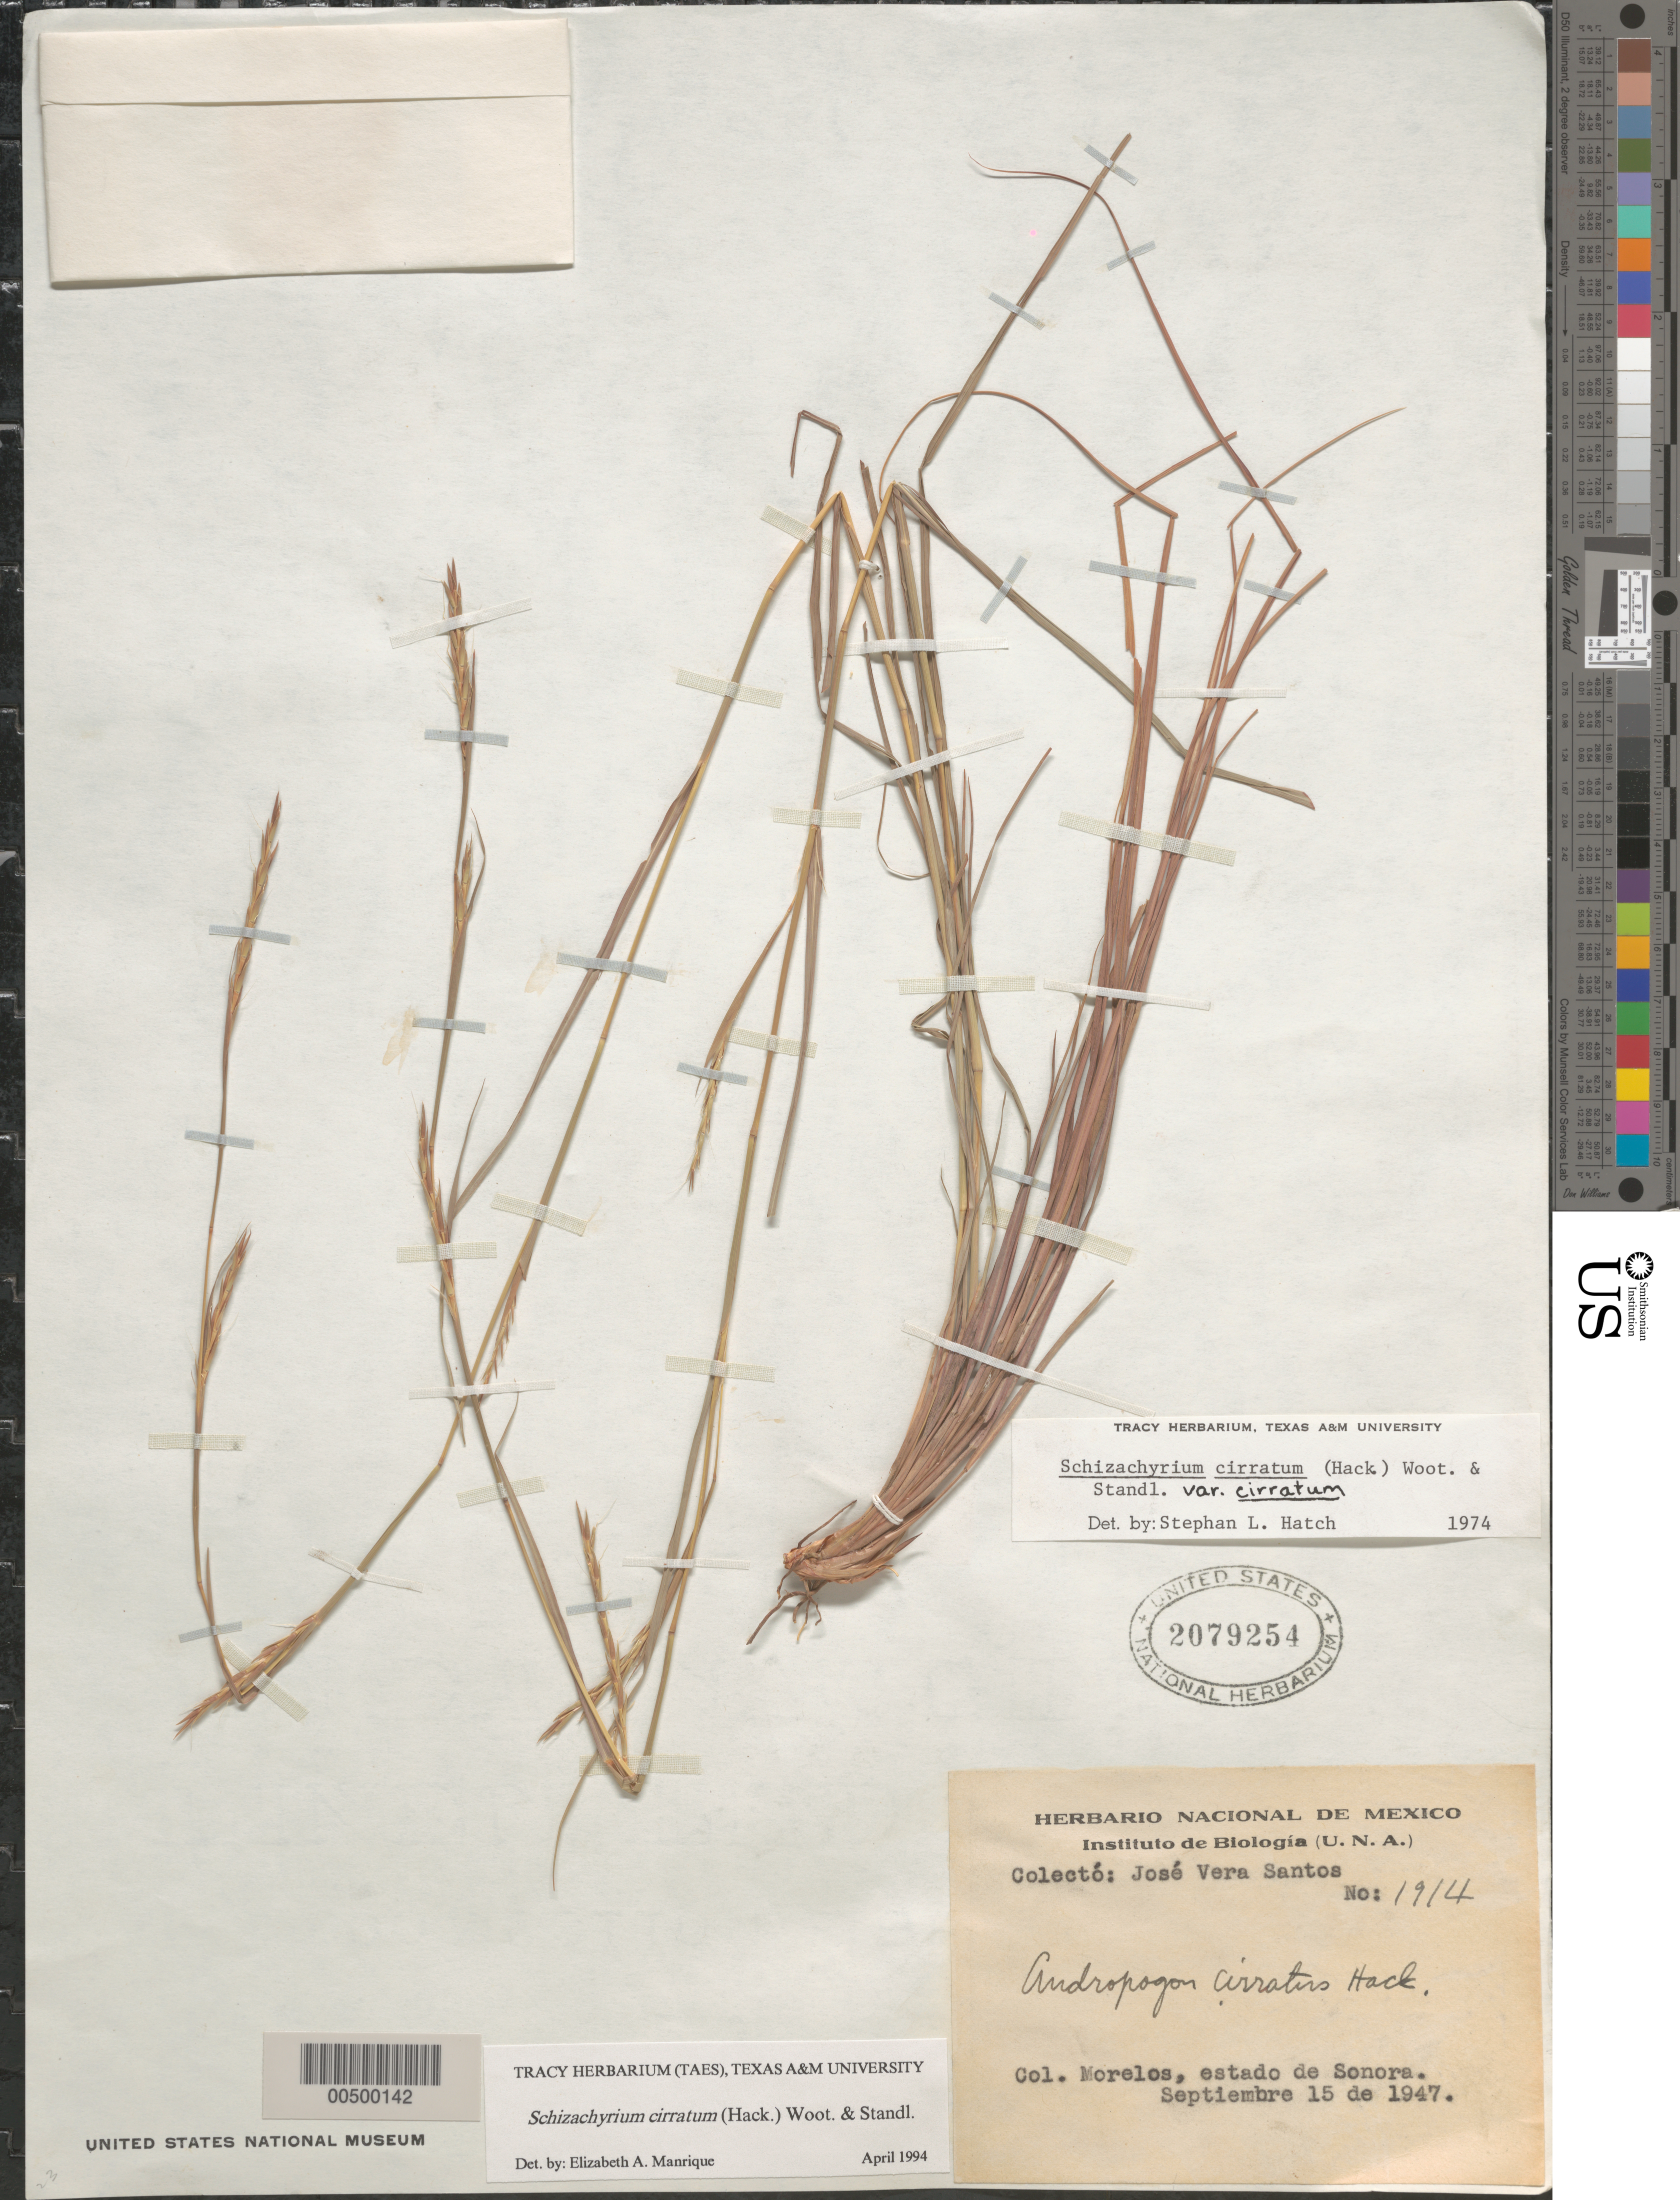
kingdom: Plantae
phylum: Tracheophyta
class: Liliopsida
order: Poales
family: Poaceae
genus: Schizachyrium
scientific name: Schizachyrium cirratum var. cirratum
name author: (Hack.) Wooton & Standl.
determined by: Manrique, E. A.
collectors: J. V. Santos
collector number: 1914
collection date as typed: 15 Sep 1947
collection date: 1947-09-15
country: Mexico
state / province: Sonora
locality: Col. Morelos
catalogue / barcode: US 2079254